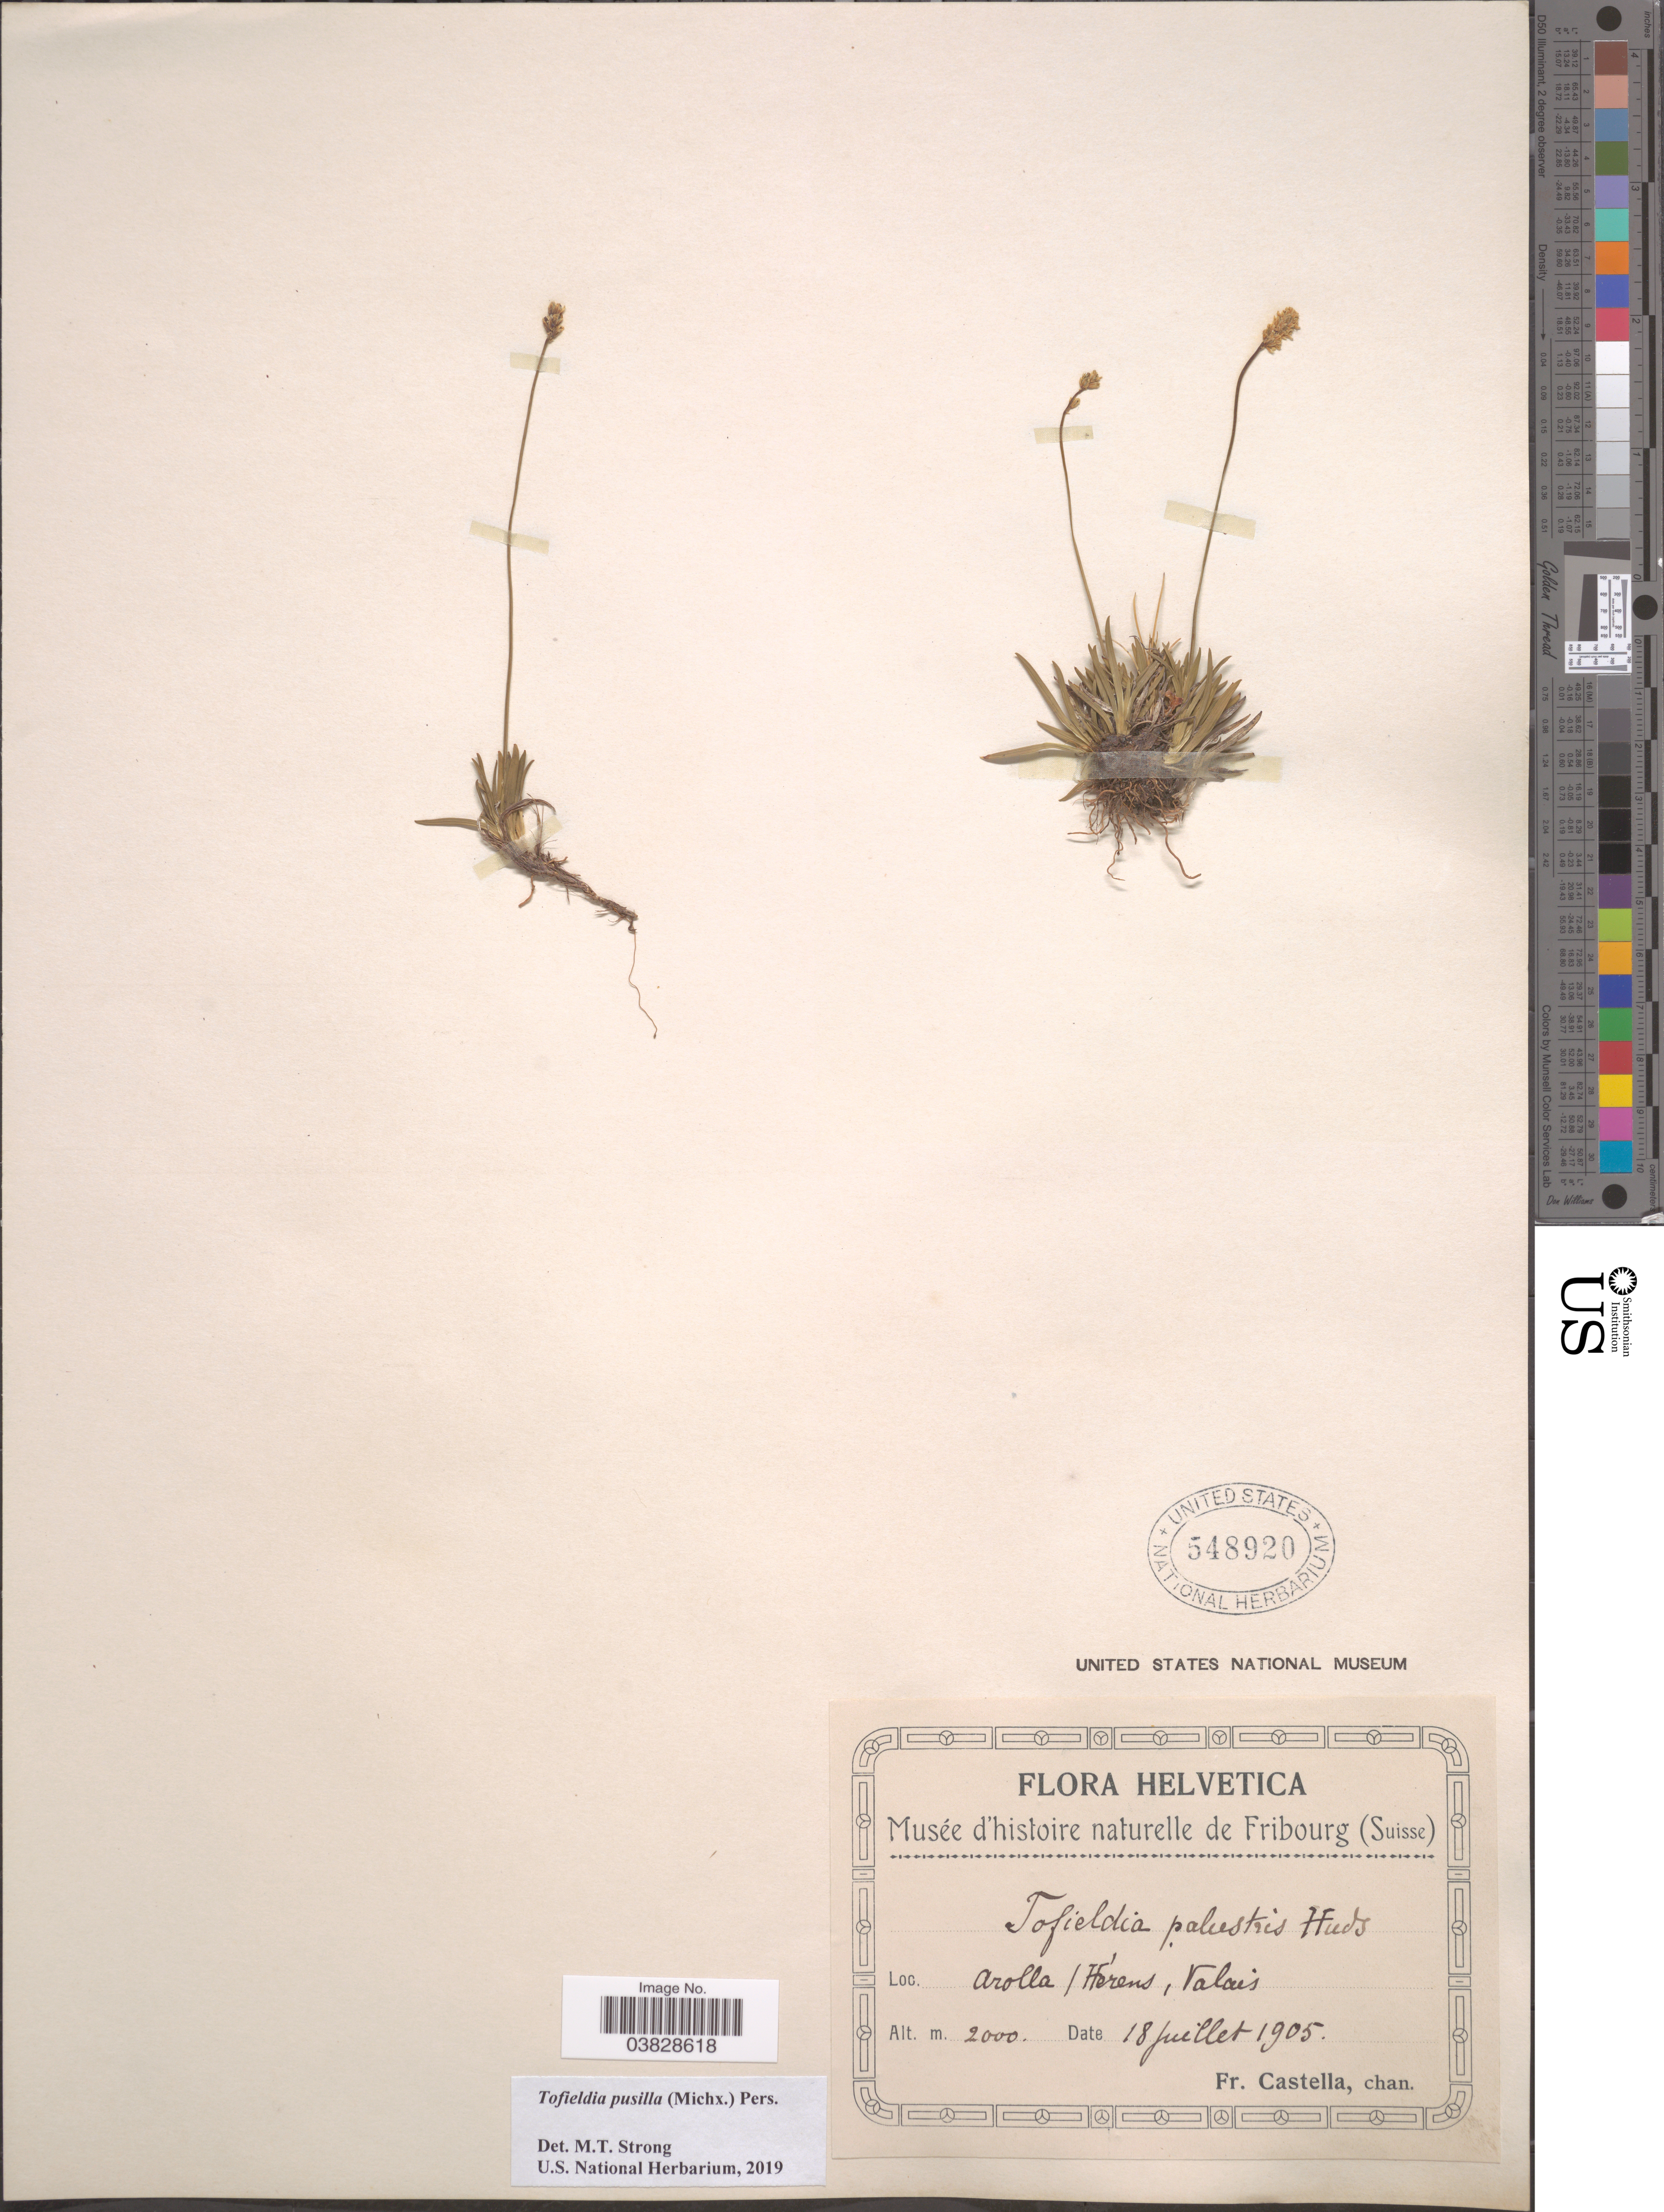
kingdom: Plantae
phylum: Tracheophyta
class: Liliopsida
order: Alismatales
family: Tofieldiaceae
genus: Tofieldia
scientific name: Tofieldia pusilla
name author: (Michx.) Pers.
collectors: Fr. Castella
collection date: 1905-07-18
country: Switzerland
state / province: Valais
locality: Helvetica. Arolla/Hérens.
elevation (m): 2000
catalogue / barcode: US 548920